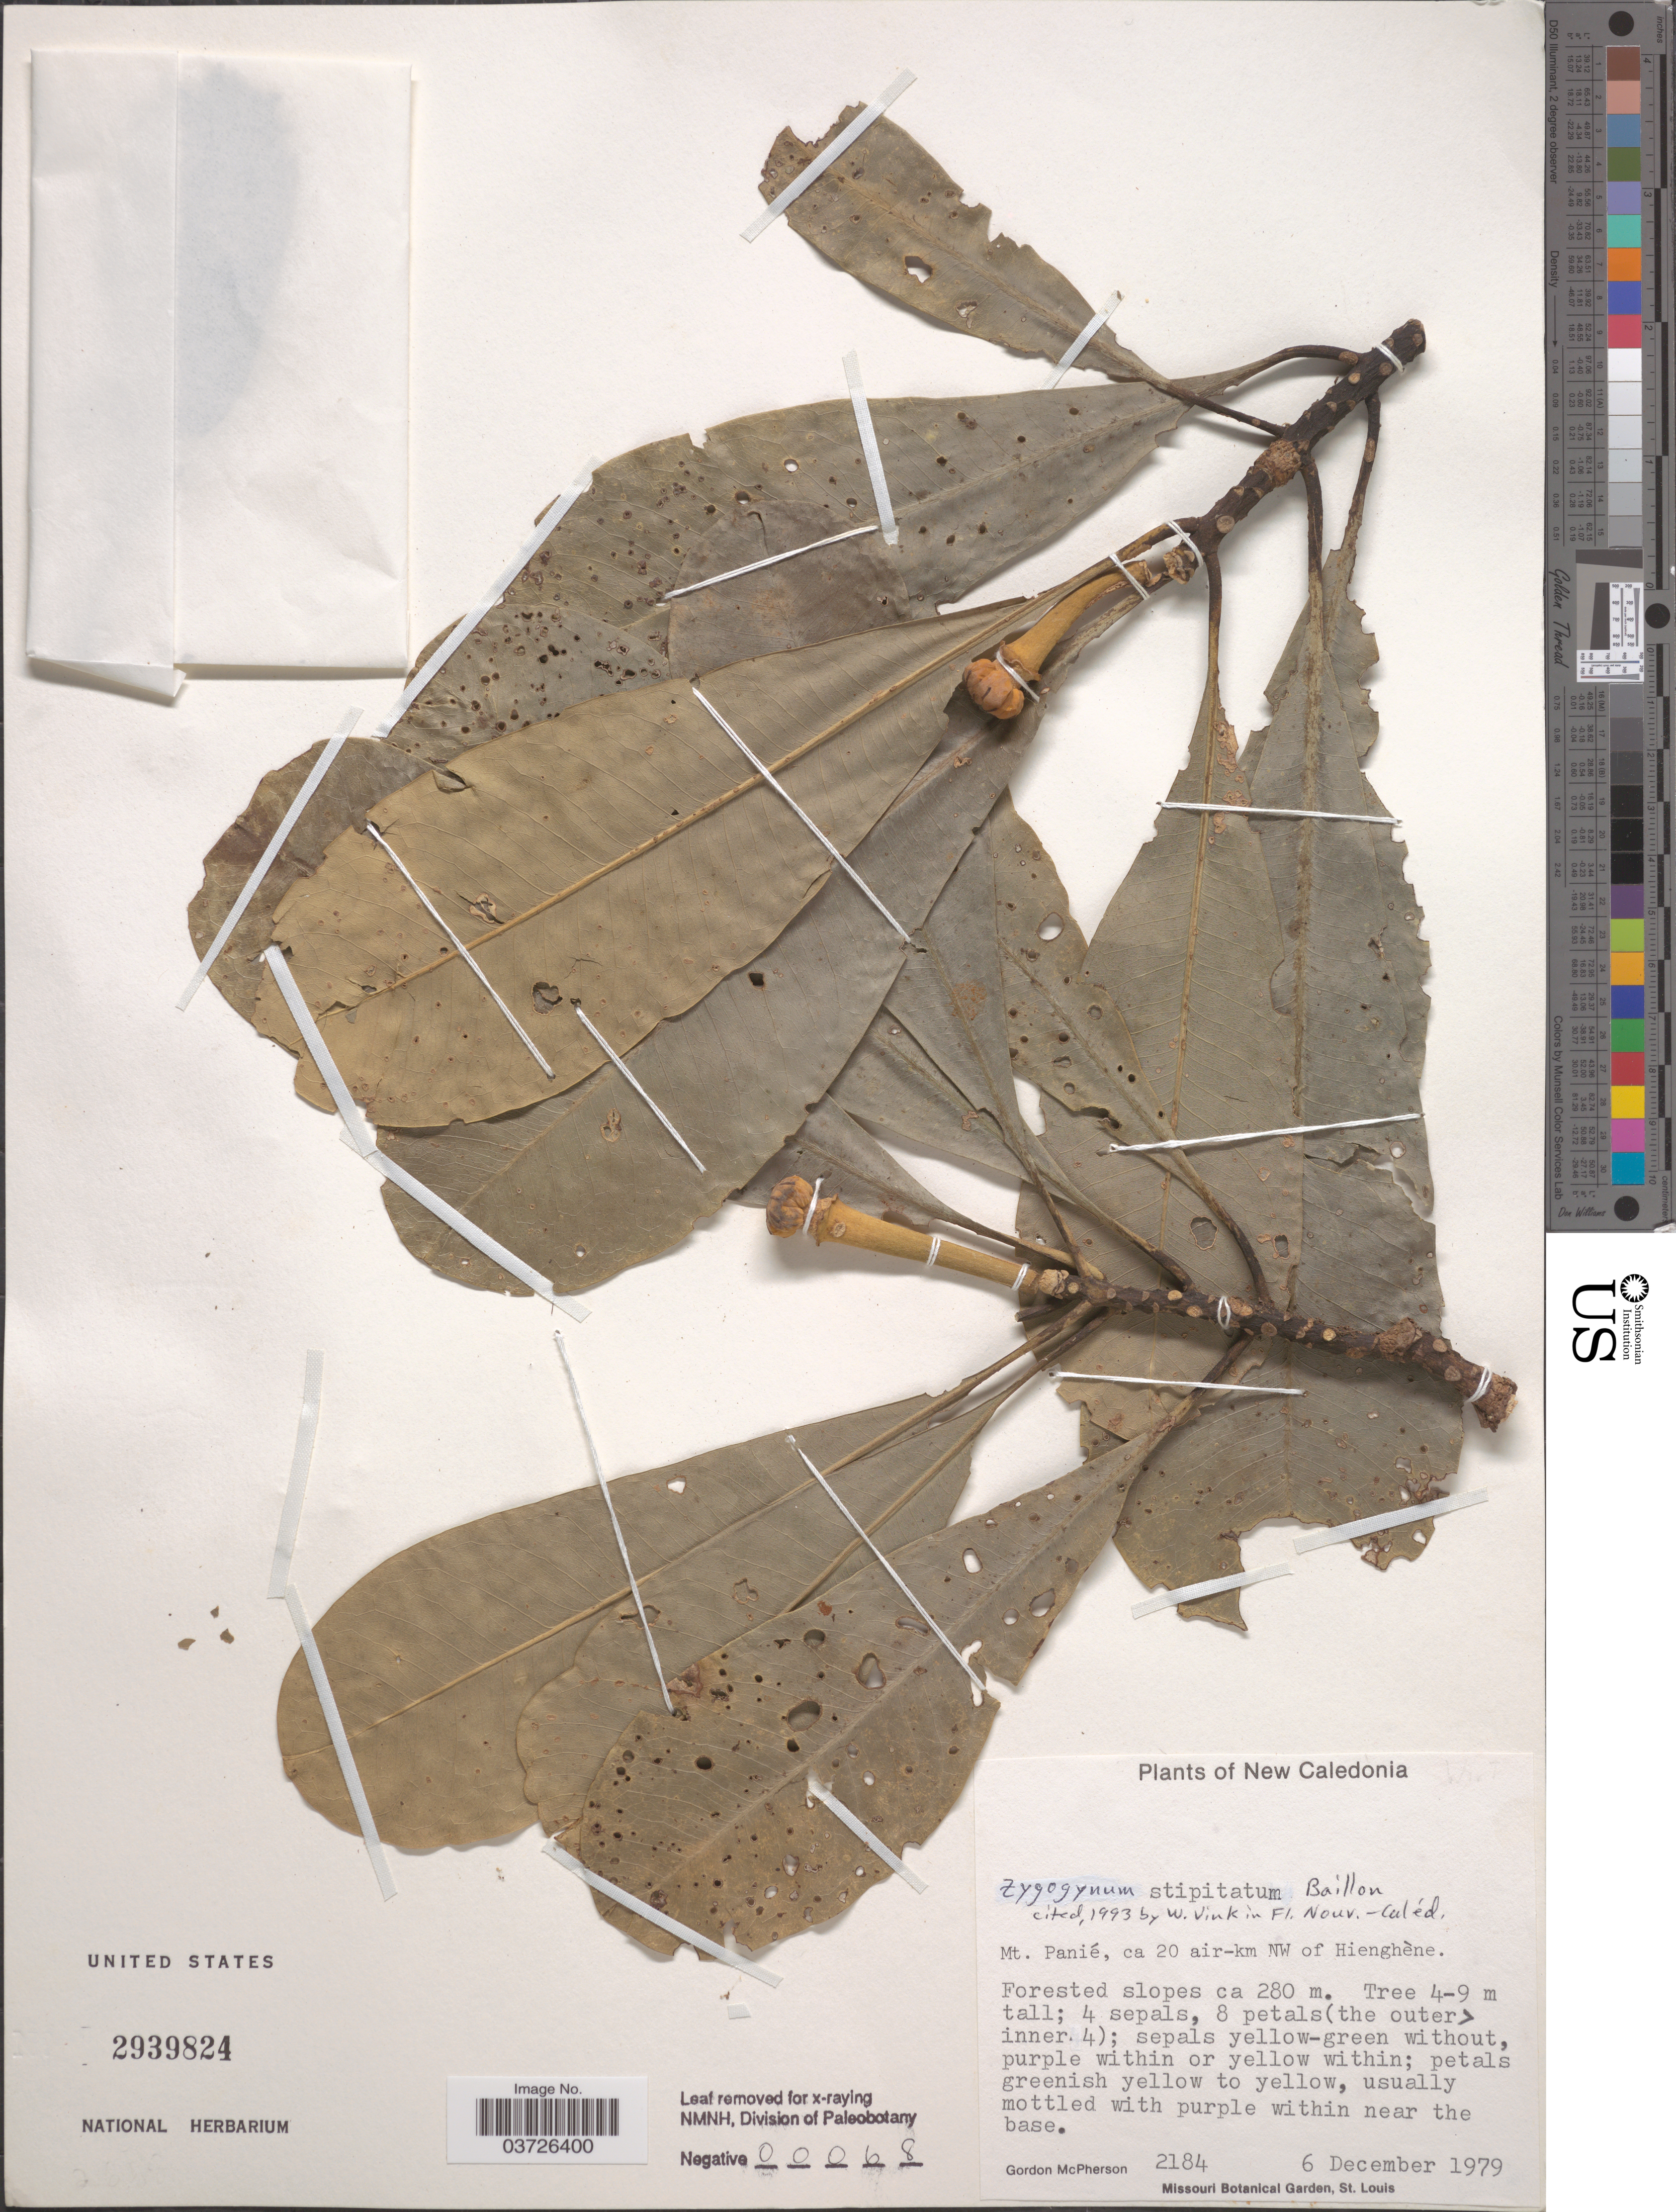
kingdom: Plantae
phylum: Tracheophyta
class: Magnoliopsida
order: Canellales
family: Winteraceae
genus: Zygogynum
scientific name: Zygogynum stipitatum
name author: Baill.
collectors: G. D. McPherson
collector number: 2184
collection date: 1979-12-06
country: New Caledonia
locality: Mt. Panié, ca 20 air-km NW of Hienghène.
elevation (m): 280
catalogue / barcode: US 2939824